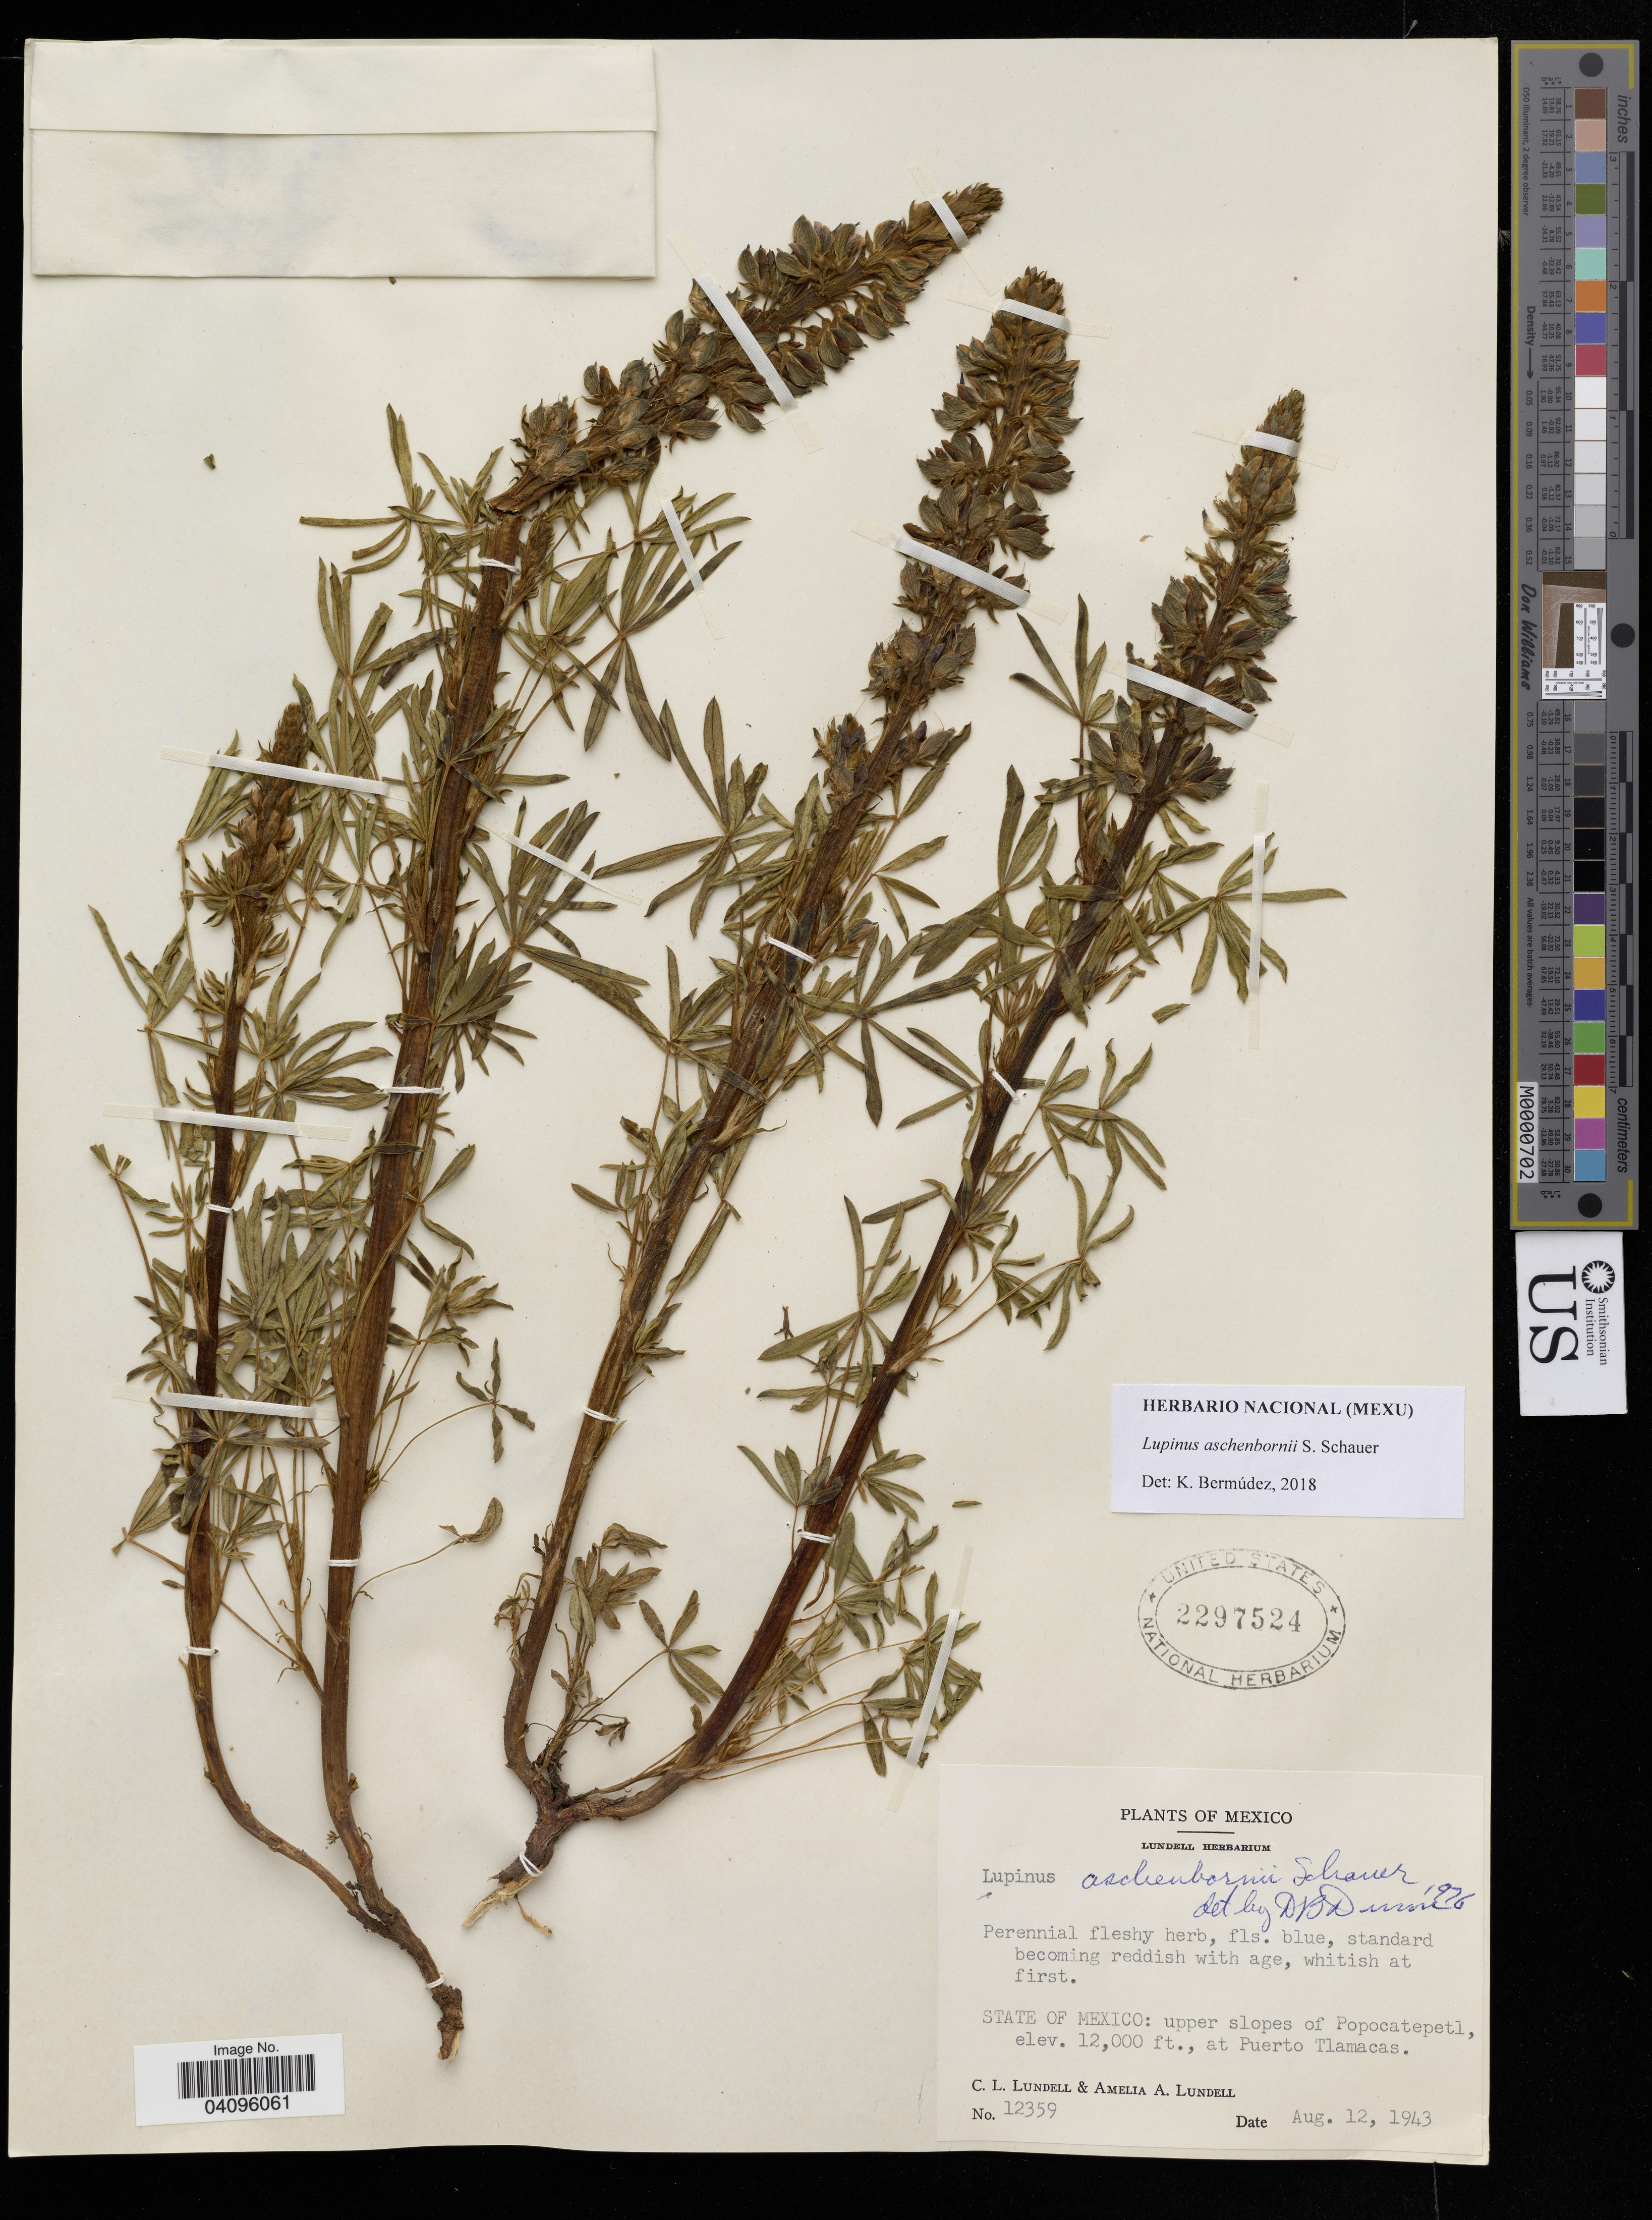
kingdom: Plantae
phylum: Tracheophyta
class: Magnoliopsida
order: Fabales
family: Fabaceae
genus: Lupinus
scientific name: Lupinus aschenbornii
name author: S. Schauer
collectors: C. L. Lundell & A. A. Lundell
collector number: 12359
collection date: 1943-08-12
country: Mexico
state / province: México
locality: Upper slopes of Popocatepetl. at Puerto Tlamacas.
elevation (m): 3658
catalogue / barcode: US 2297524